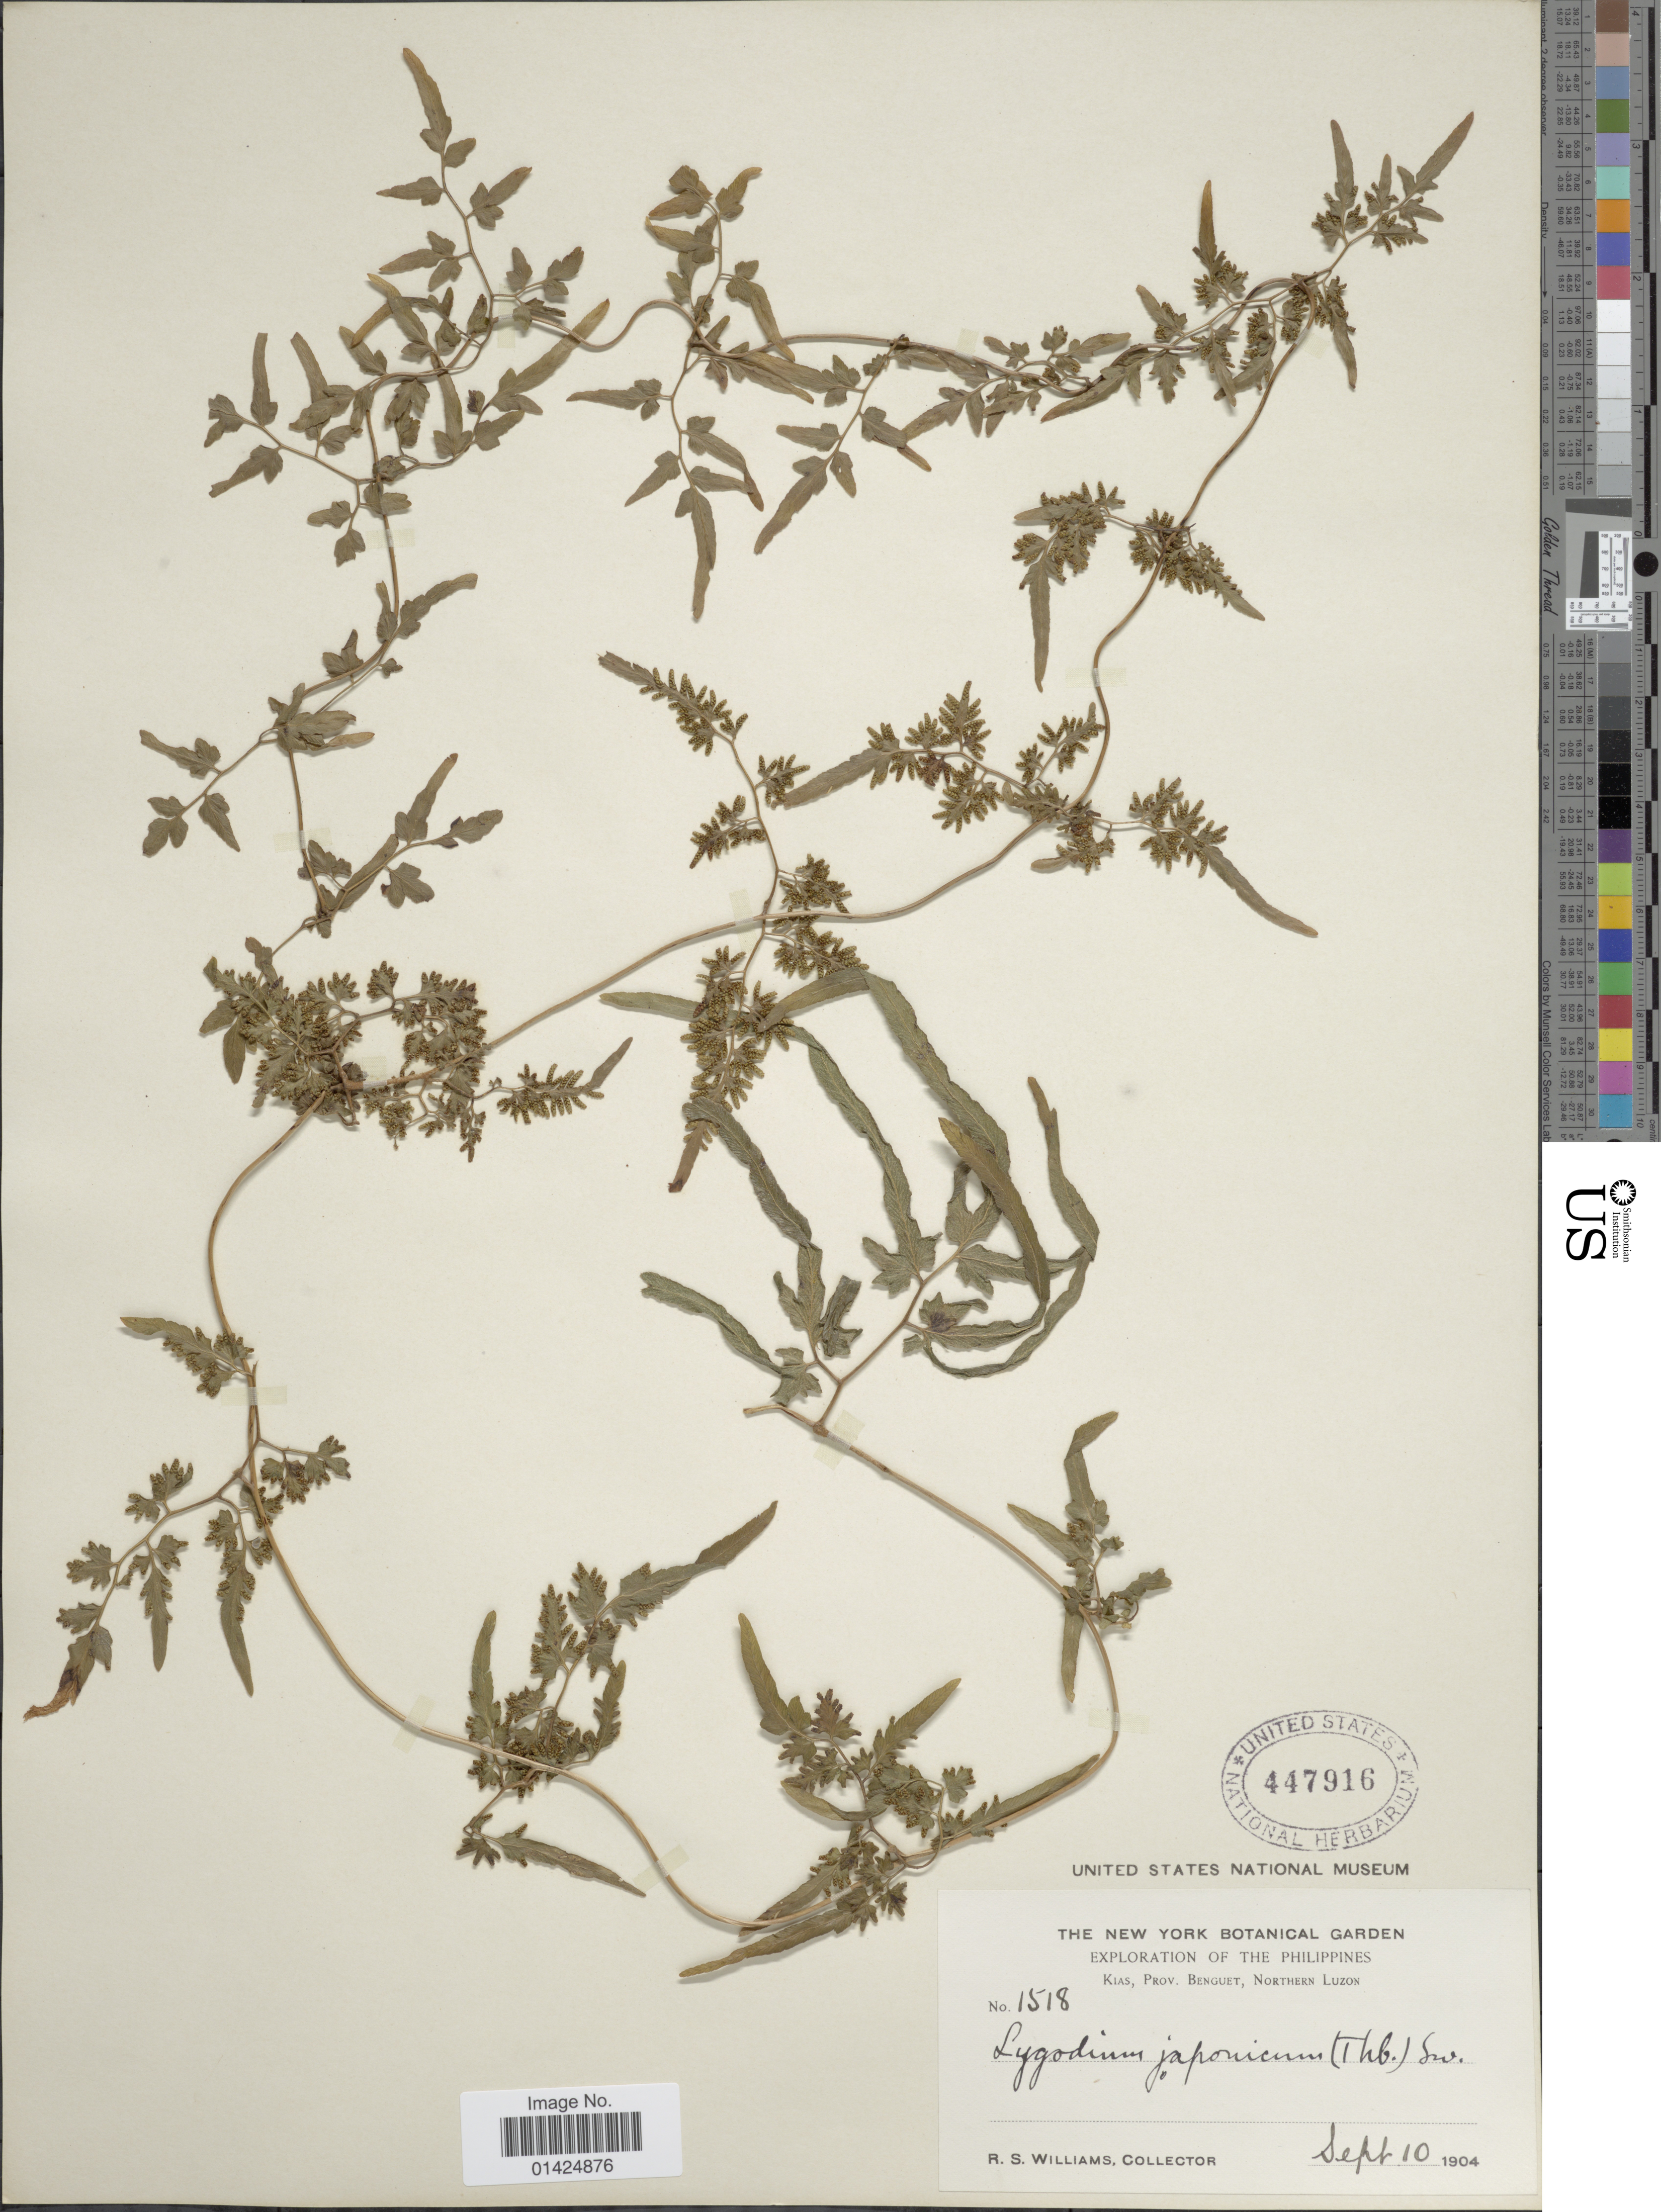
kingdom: Plantae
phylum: Tracheophyta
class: Polypodiopsida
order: Schizaeales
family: Lygodiaceae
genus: Lygodium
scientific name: Lygodium japonicum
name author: (Thunb.) Sw.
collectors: R. S. Williams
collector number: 1518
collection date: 1904-09-10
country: Philippines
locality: Kias, Prov. Benguet, Northern Luzon.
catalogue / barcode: US 447916